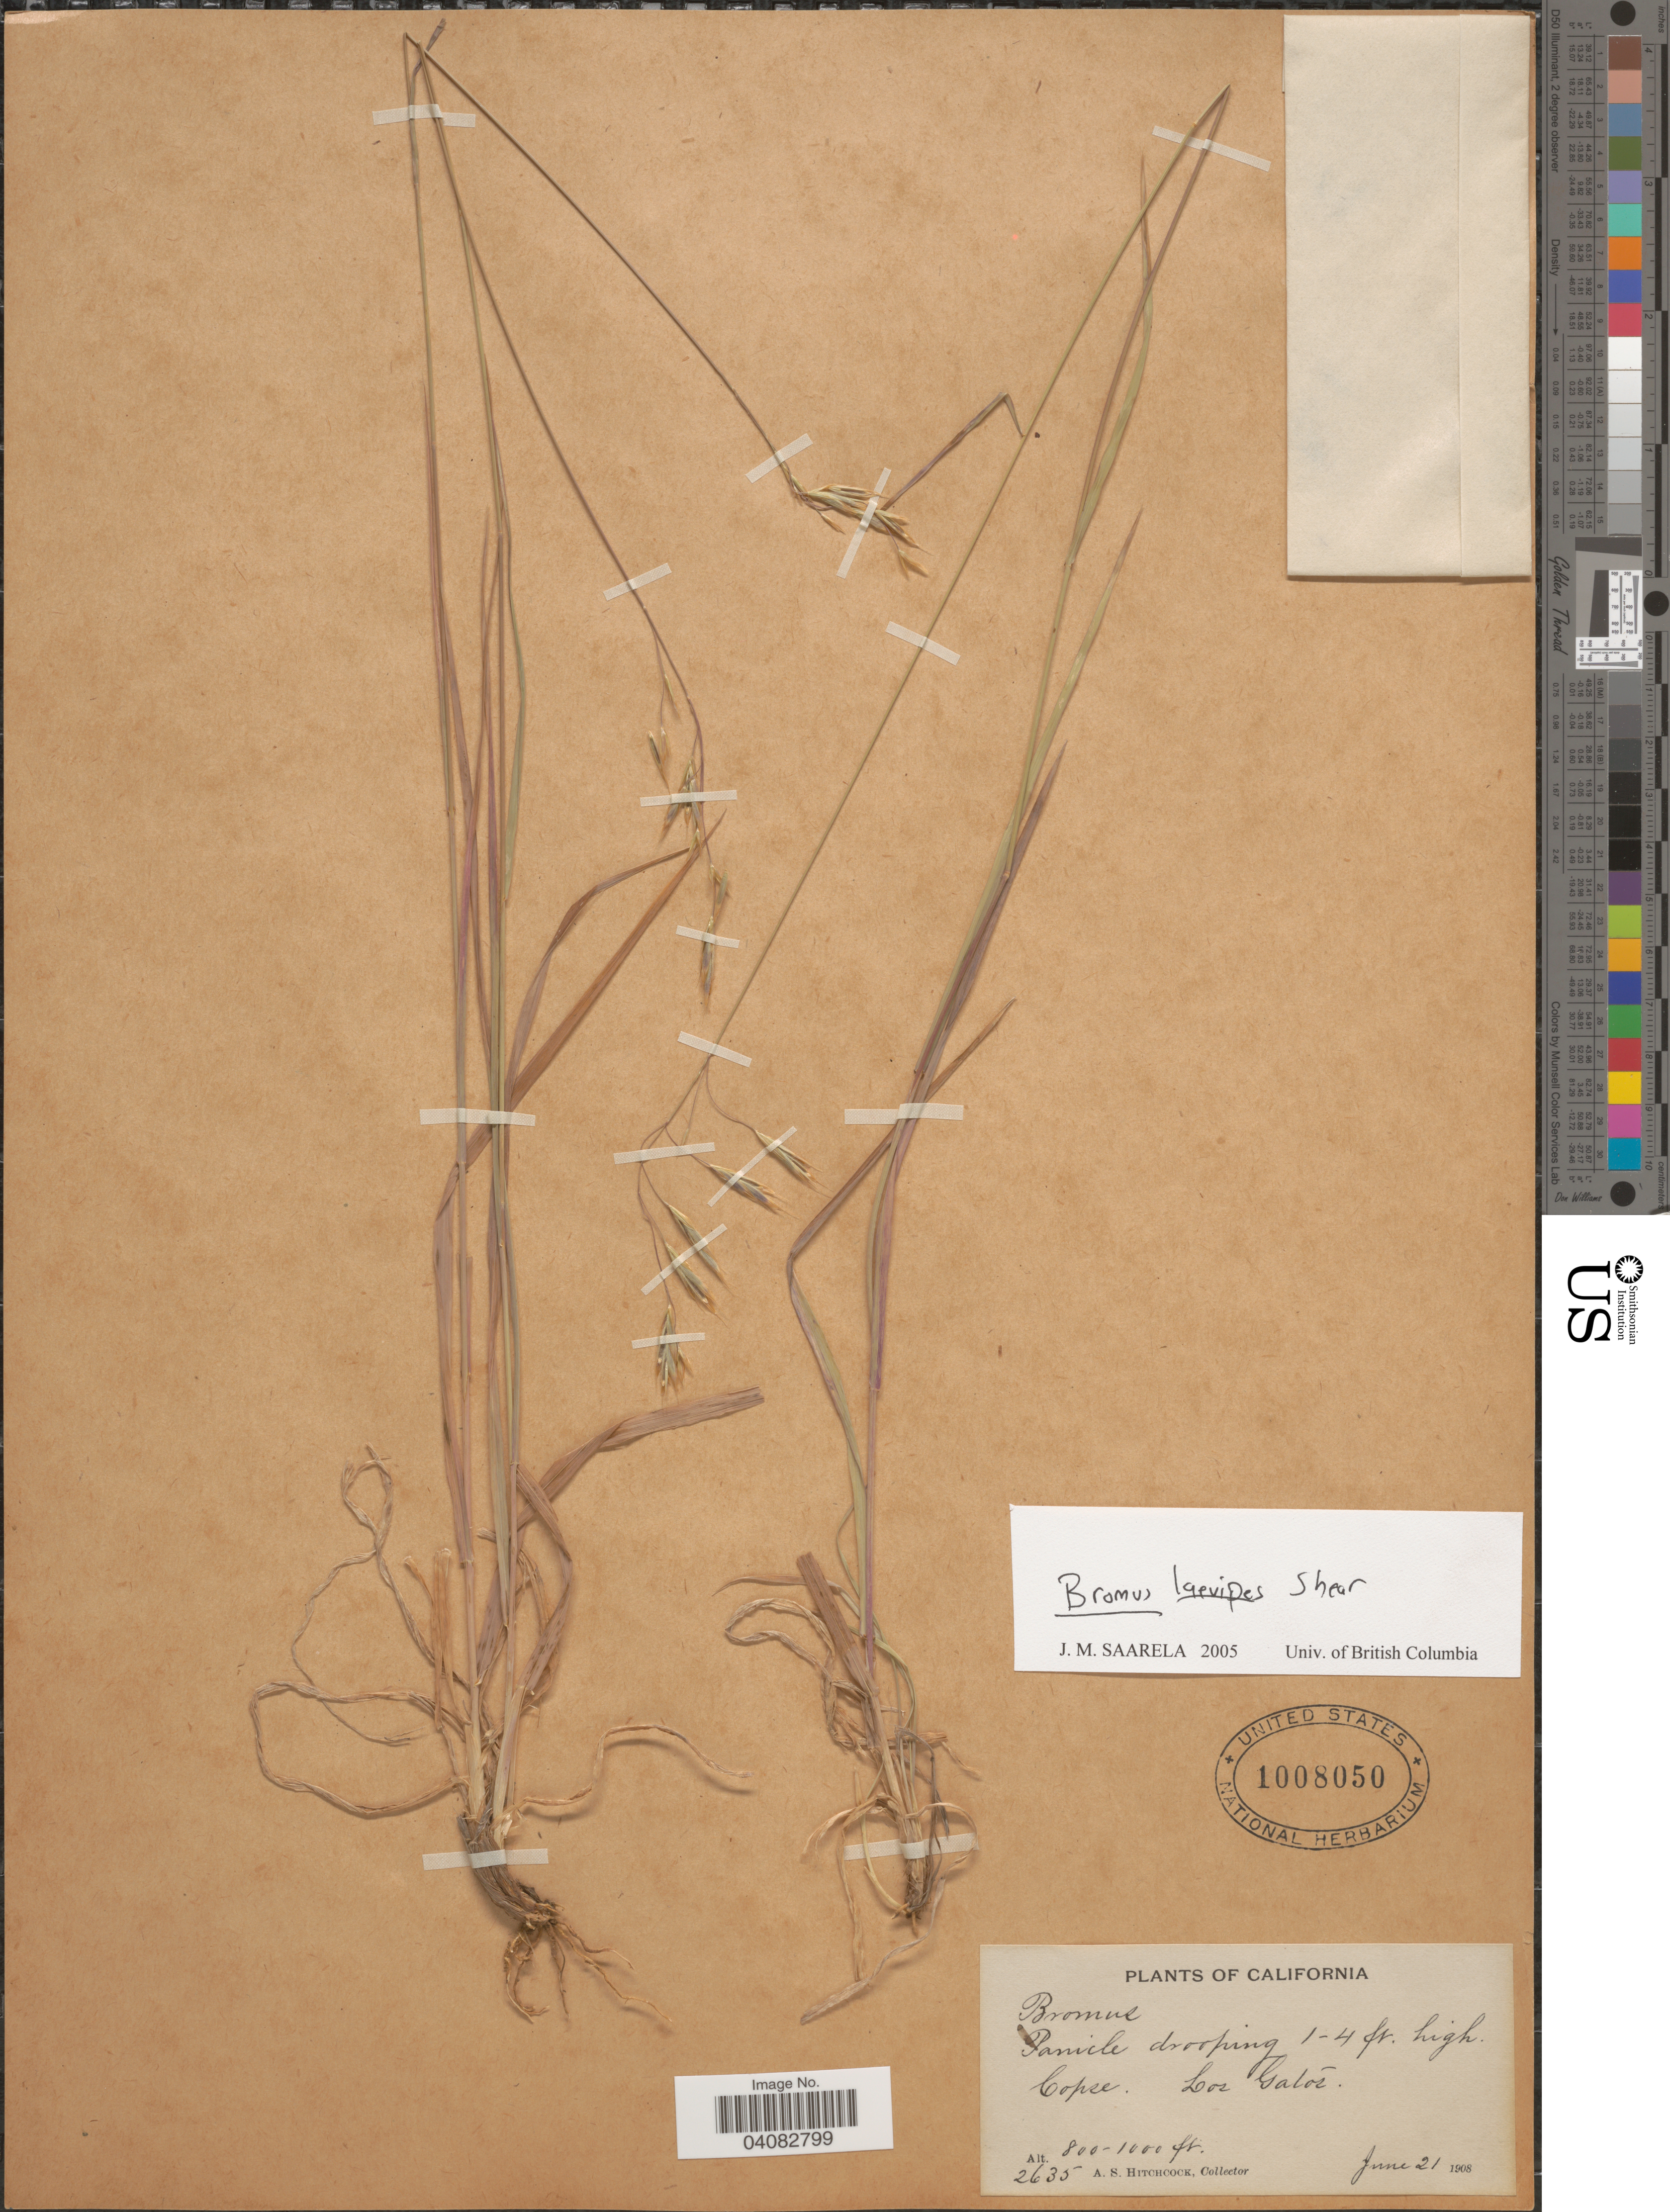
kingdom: Plantae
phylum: Tracheophyta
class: Liliopsida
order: Poales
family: Poaceae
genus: Bromus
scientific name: Bromus laevipes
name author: Shear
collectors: A. S. Hitchcock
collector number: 2635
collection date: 1908-06-21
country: United States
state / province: California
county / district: Santa Clara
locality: Copse. Los Gatos.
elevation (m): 244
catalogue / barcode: US 1008050